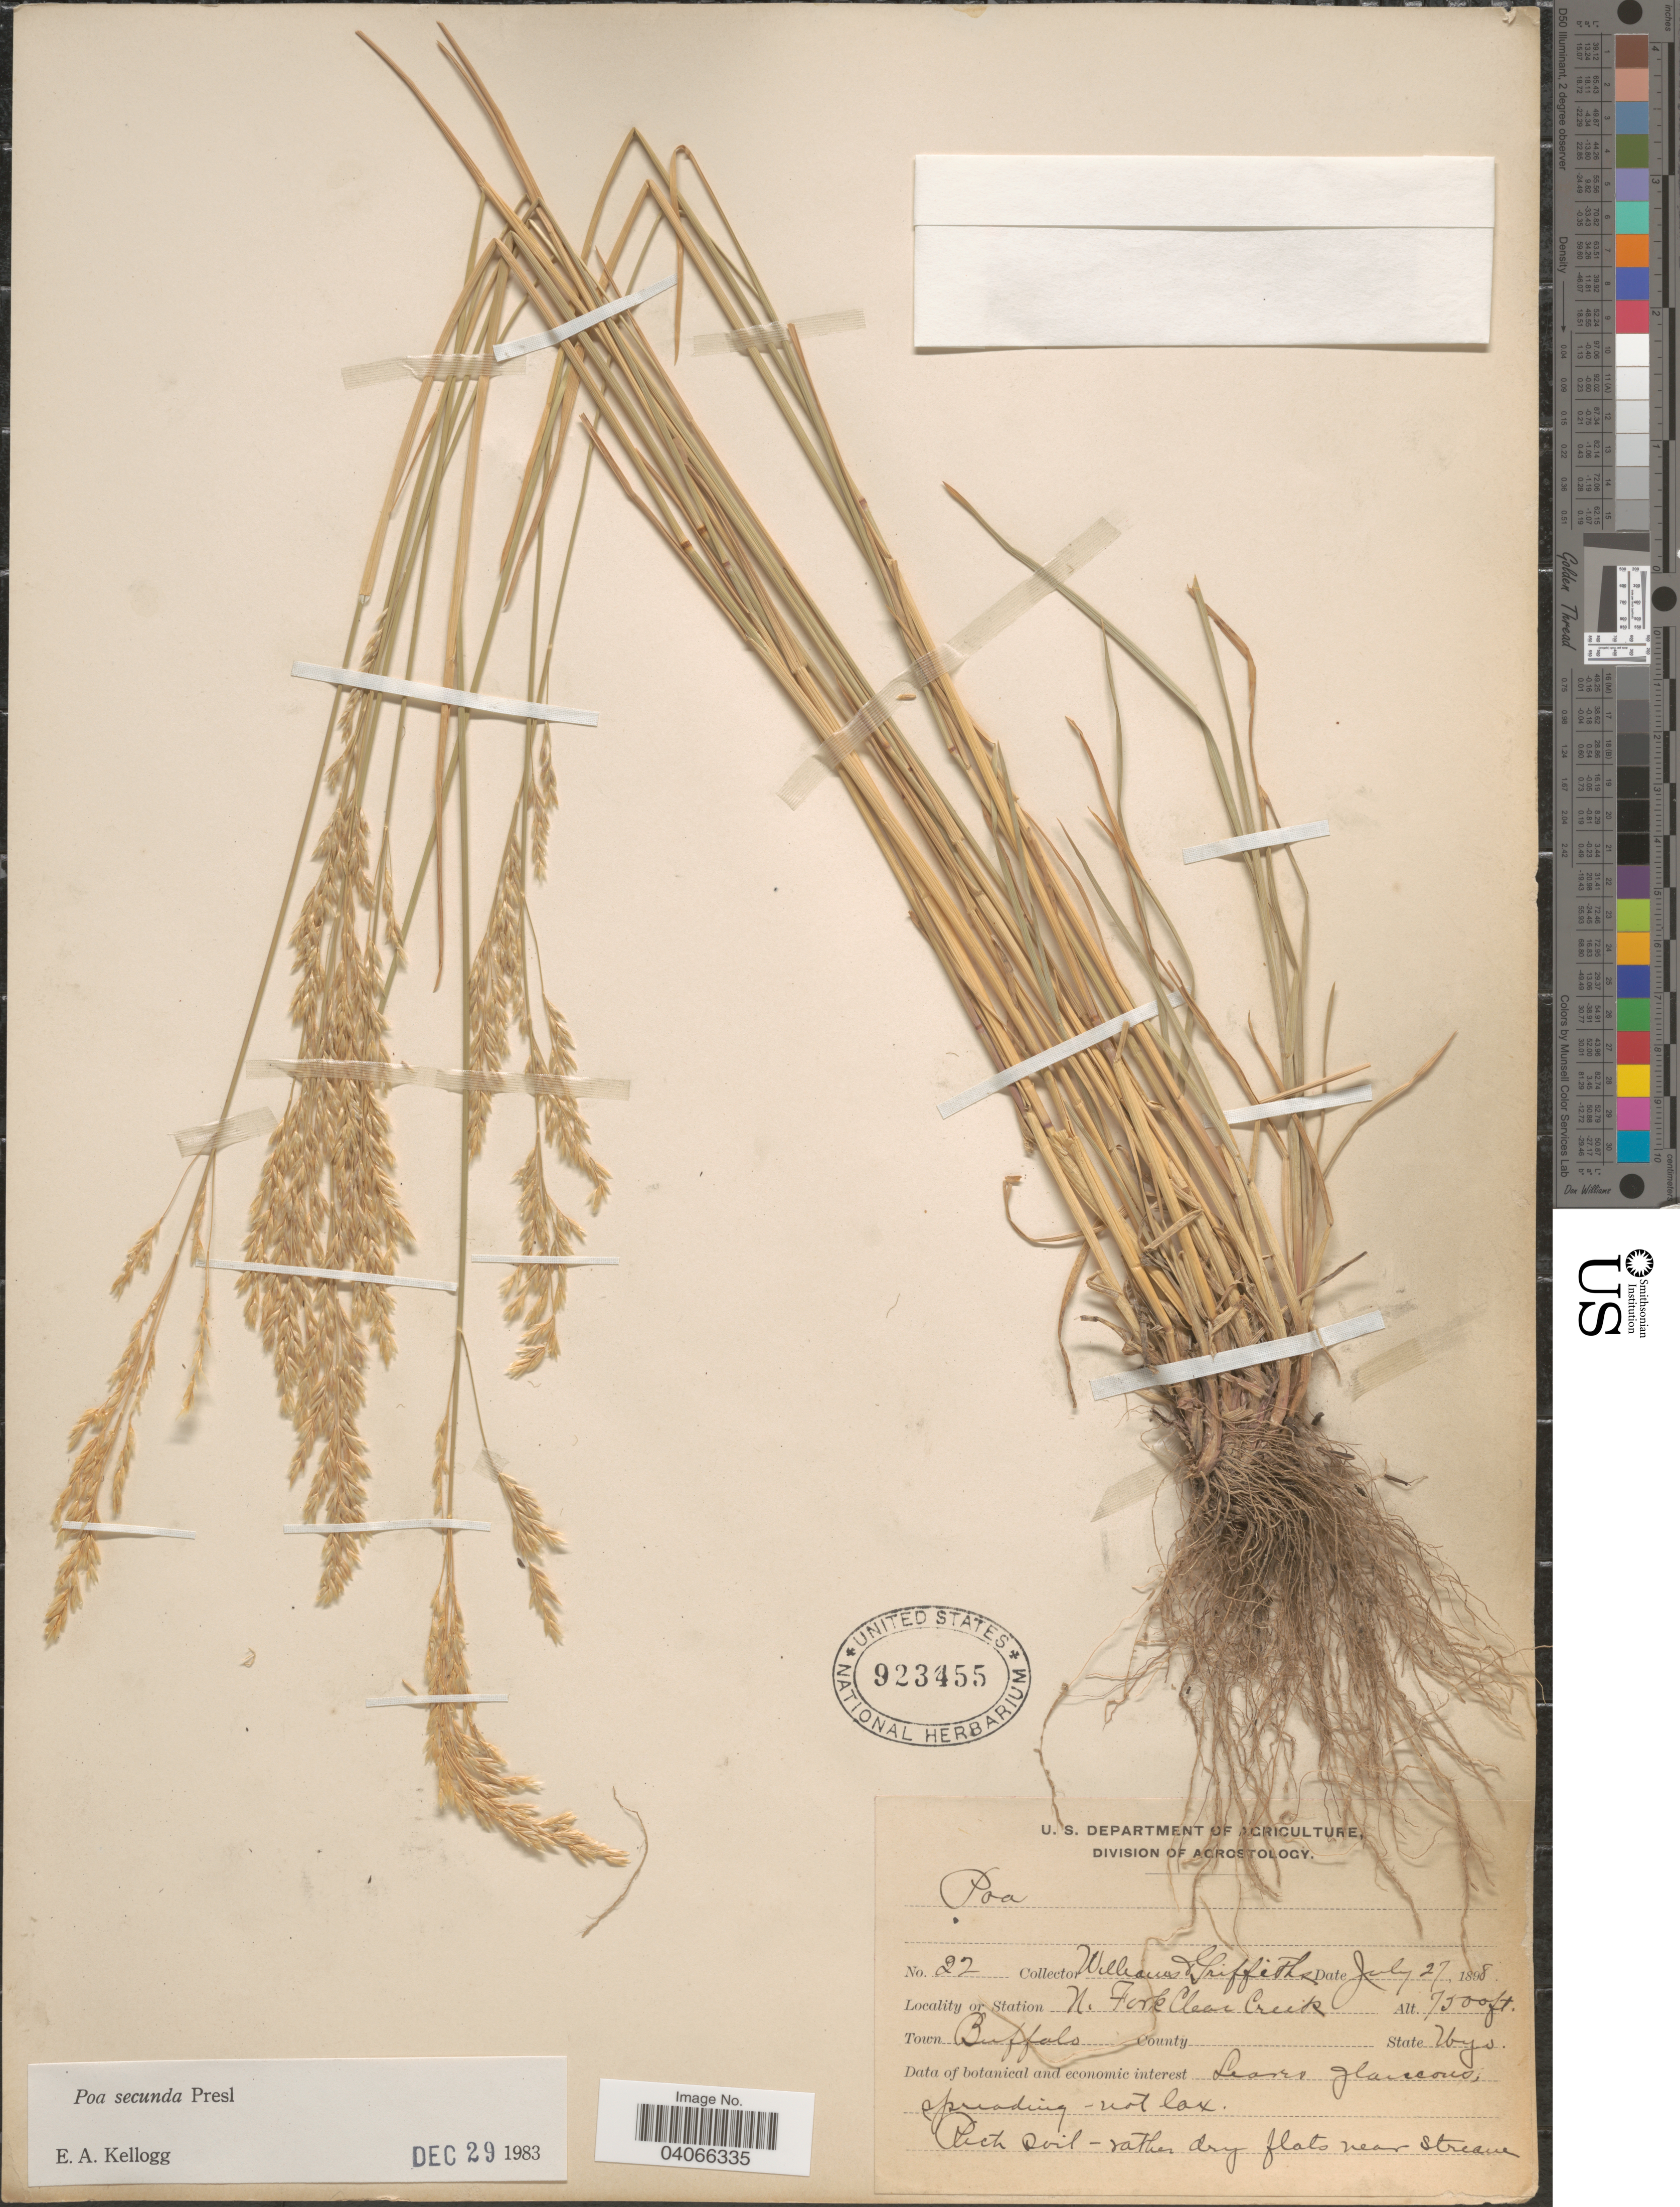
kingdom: Plantae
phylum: Tracheophyta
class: Liliopsida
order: Poales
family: Poaceae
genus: Poa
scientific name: Poa secunda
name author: J. Presl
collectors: -- Williams & -- Griffiths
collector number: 22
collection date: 1898-07-27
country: United States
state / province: Wyoming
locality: Station N. Fork Clear Creek. Town Buffalo.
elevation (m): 2286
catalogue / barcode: US 923455